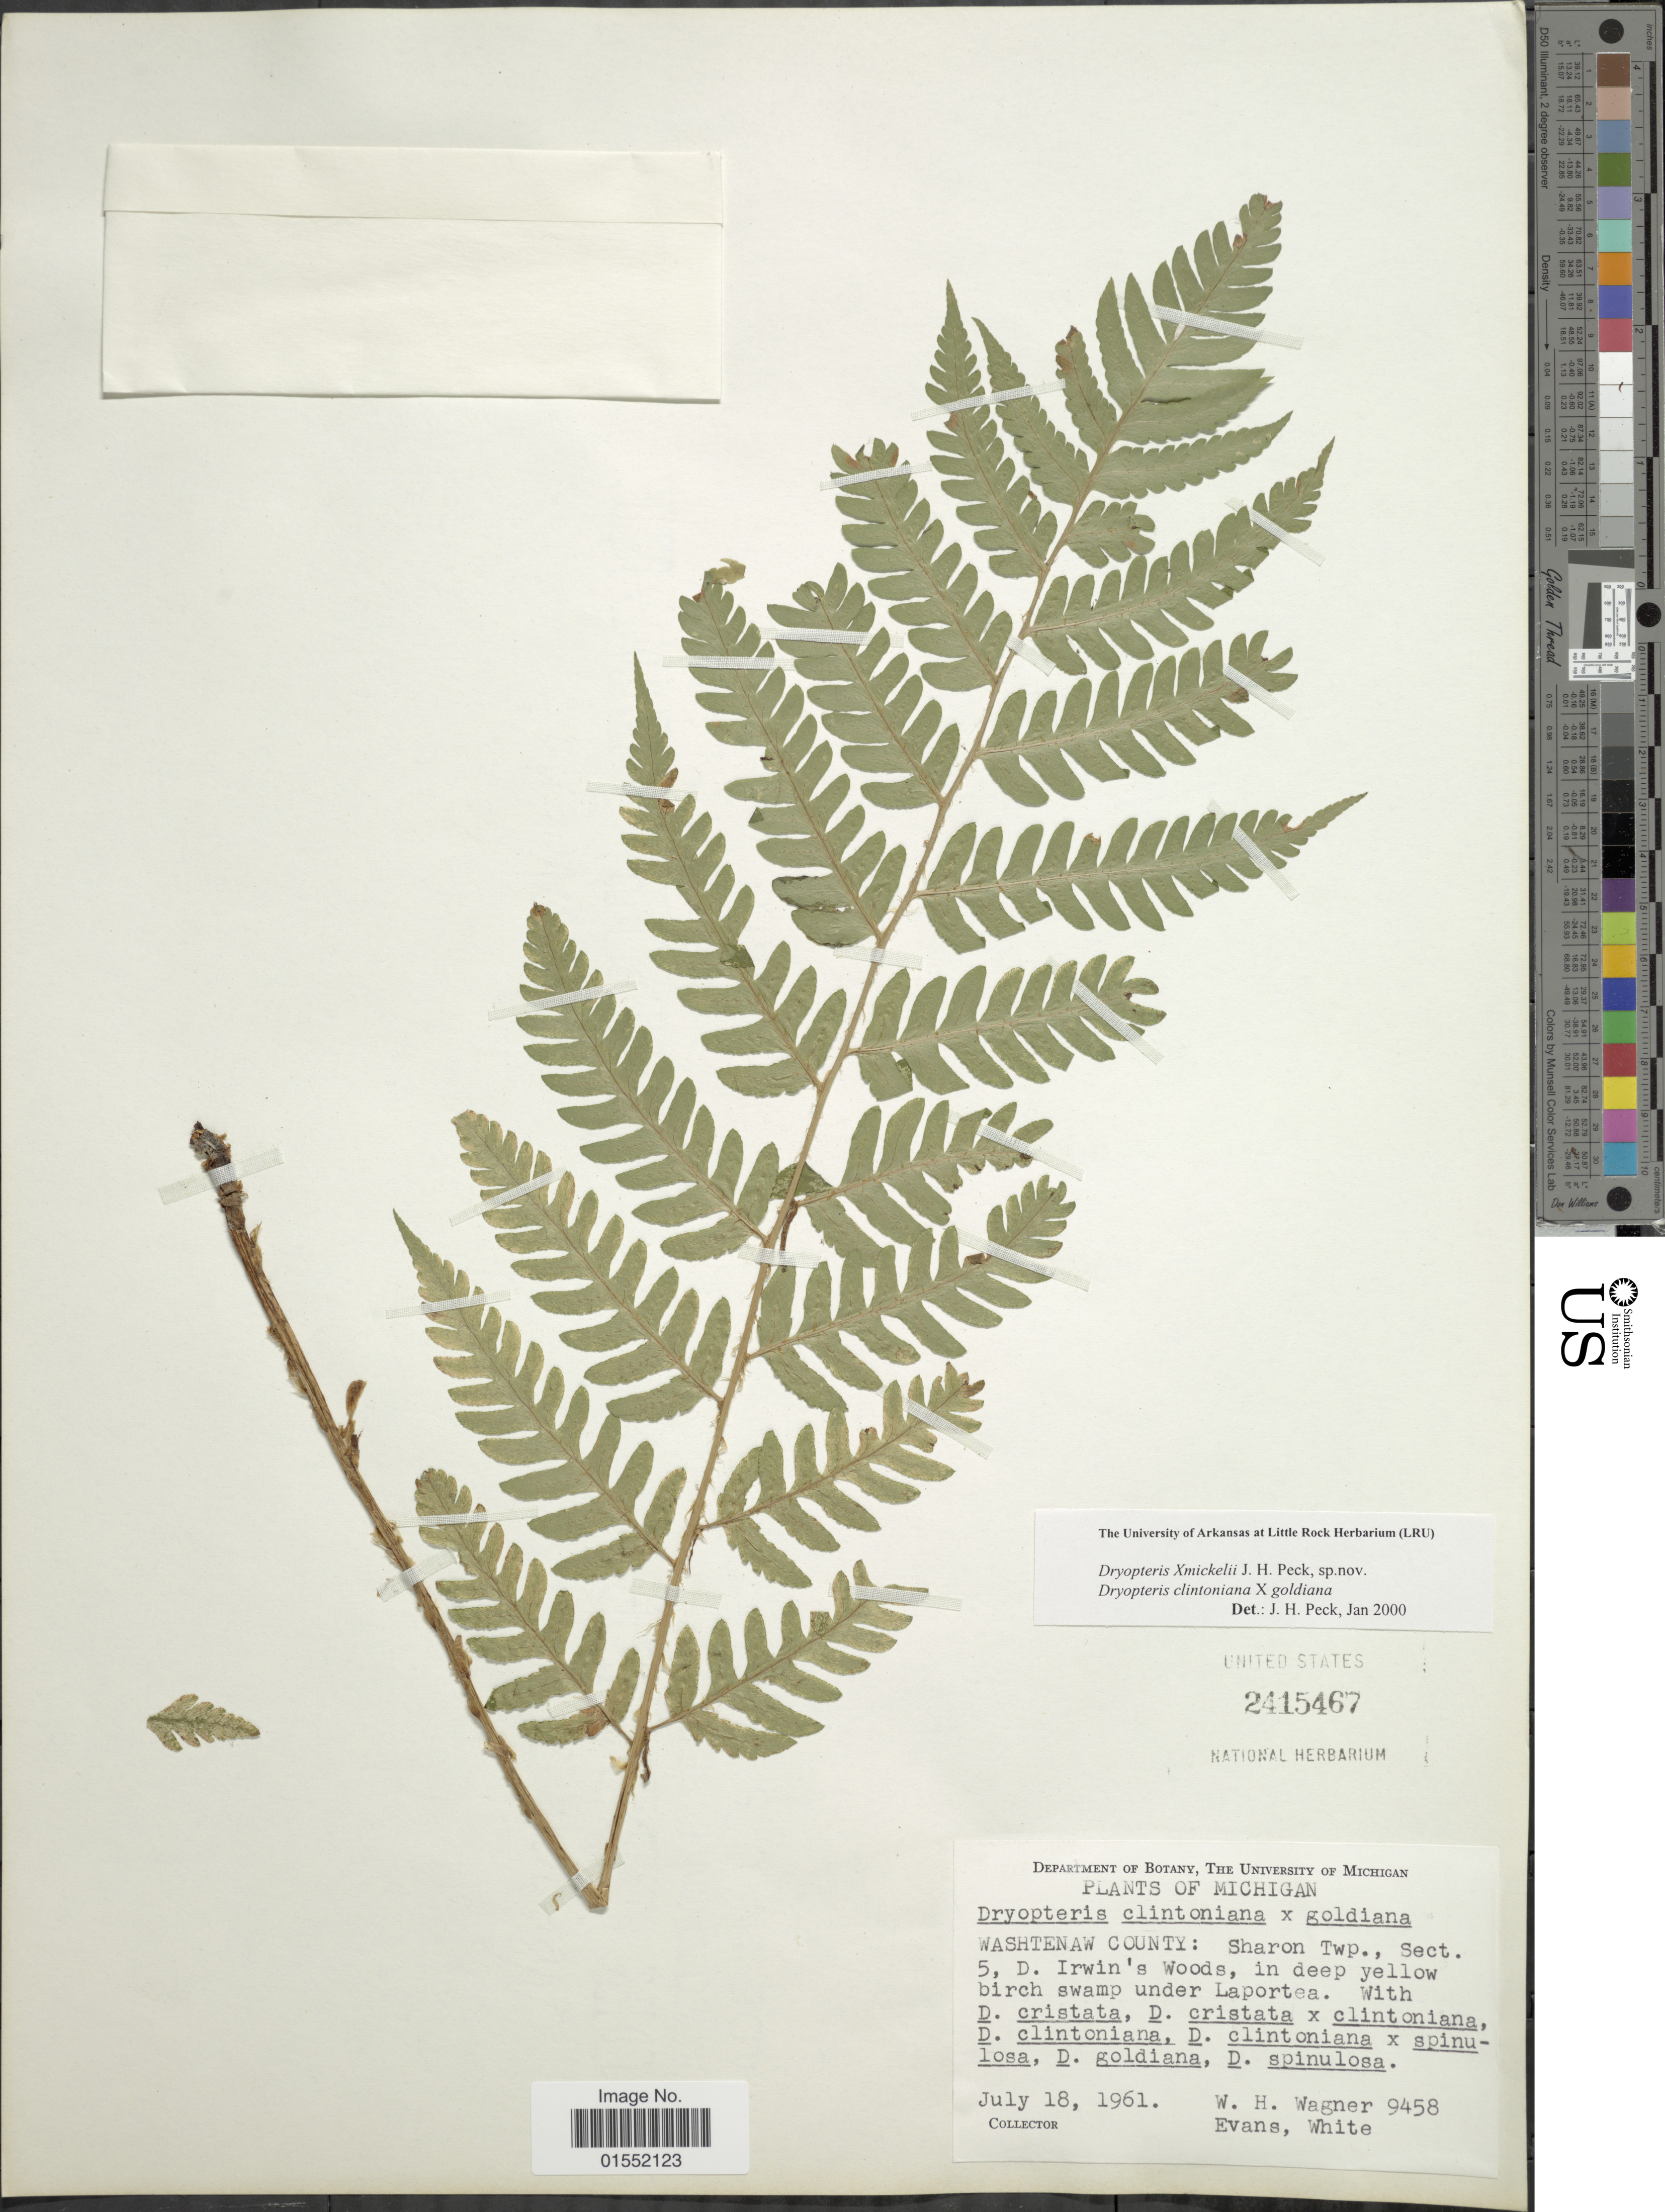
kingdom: Plantae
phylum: Tracheophyta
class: Polypodiopsida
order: Polypodiales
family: Dryopteridaceae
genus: Dryopteris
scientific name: Dryopteris x mickelii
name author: J.H. Peck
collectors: W. H. Wagner, -- Evans & O. E. White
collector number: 9458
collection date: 1961-07-18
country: United States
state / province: Michigan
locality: Washtenaw County: Sharon Twp., Sect. 5, D. Irwin's Woods, in deep yellow birch swamp undere Laportea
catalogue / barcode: US 2415467